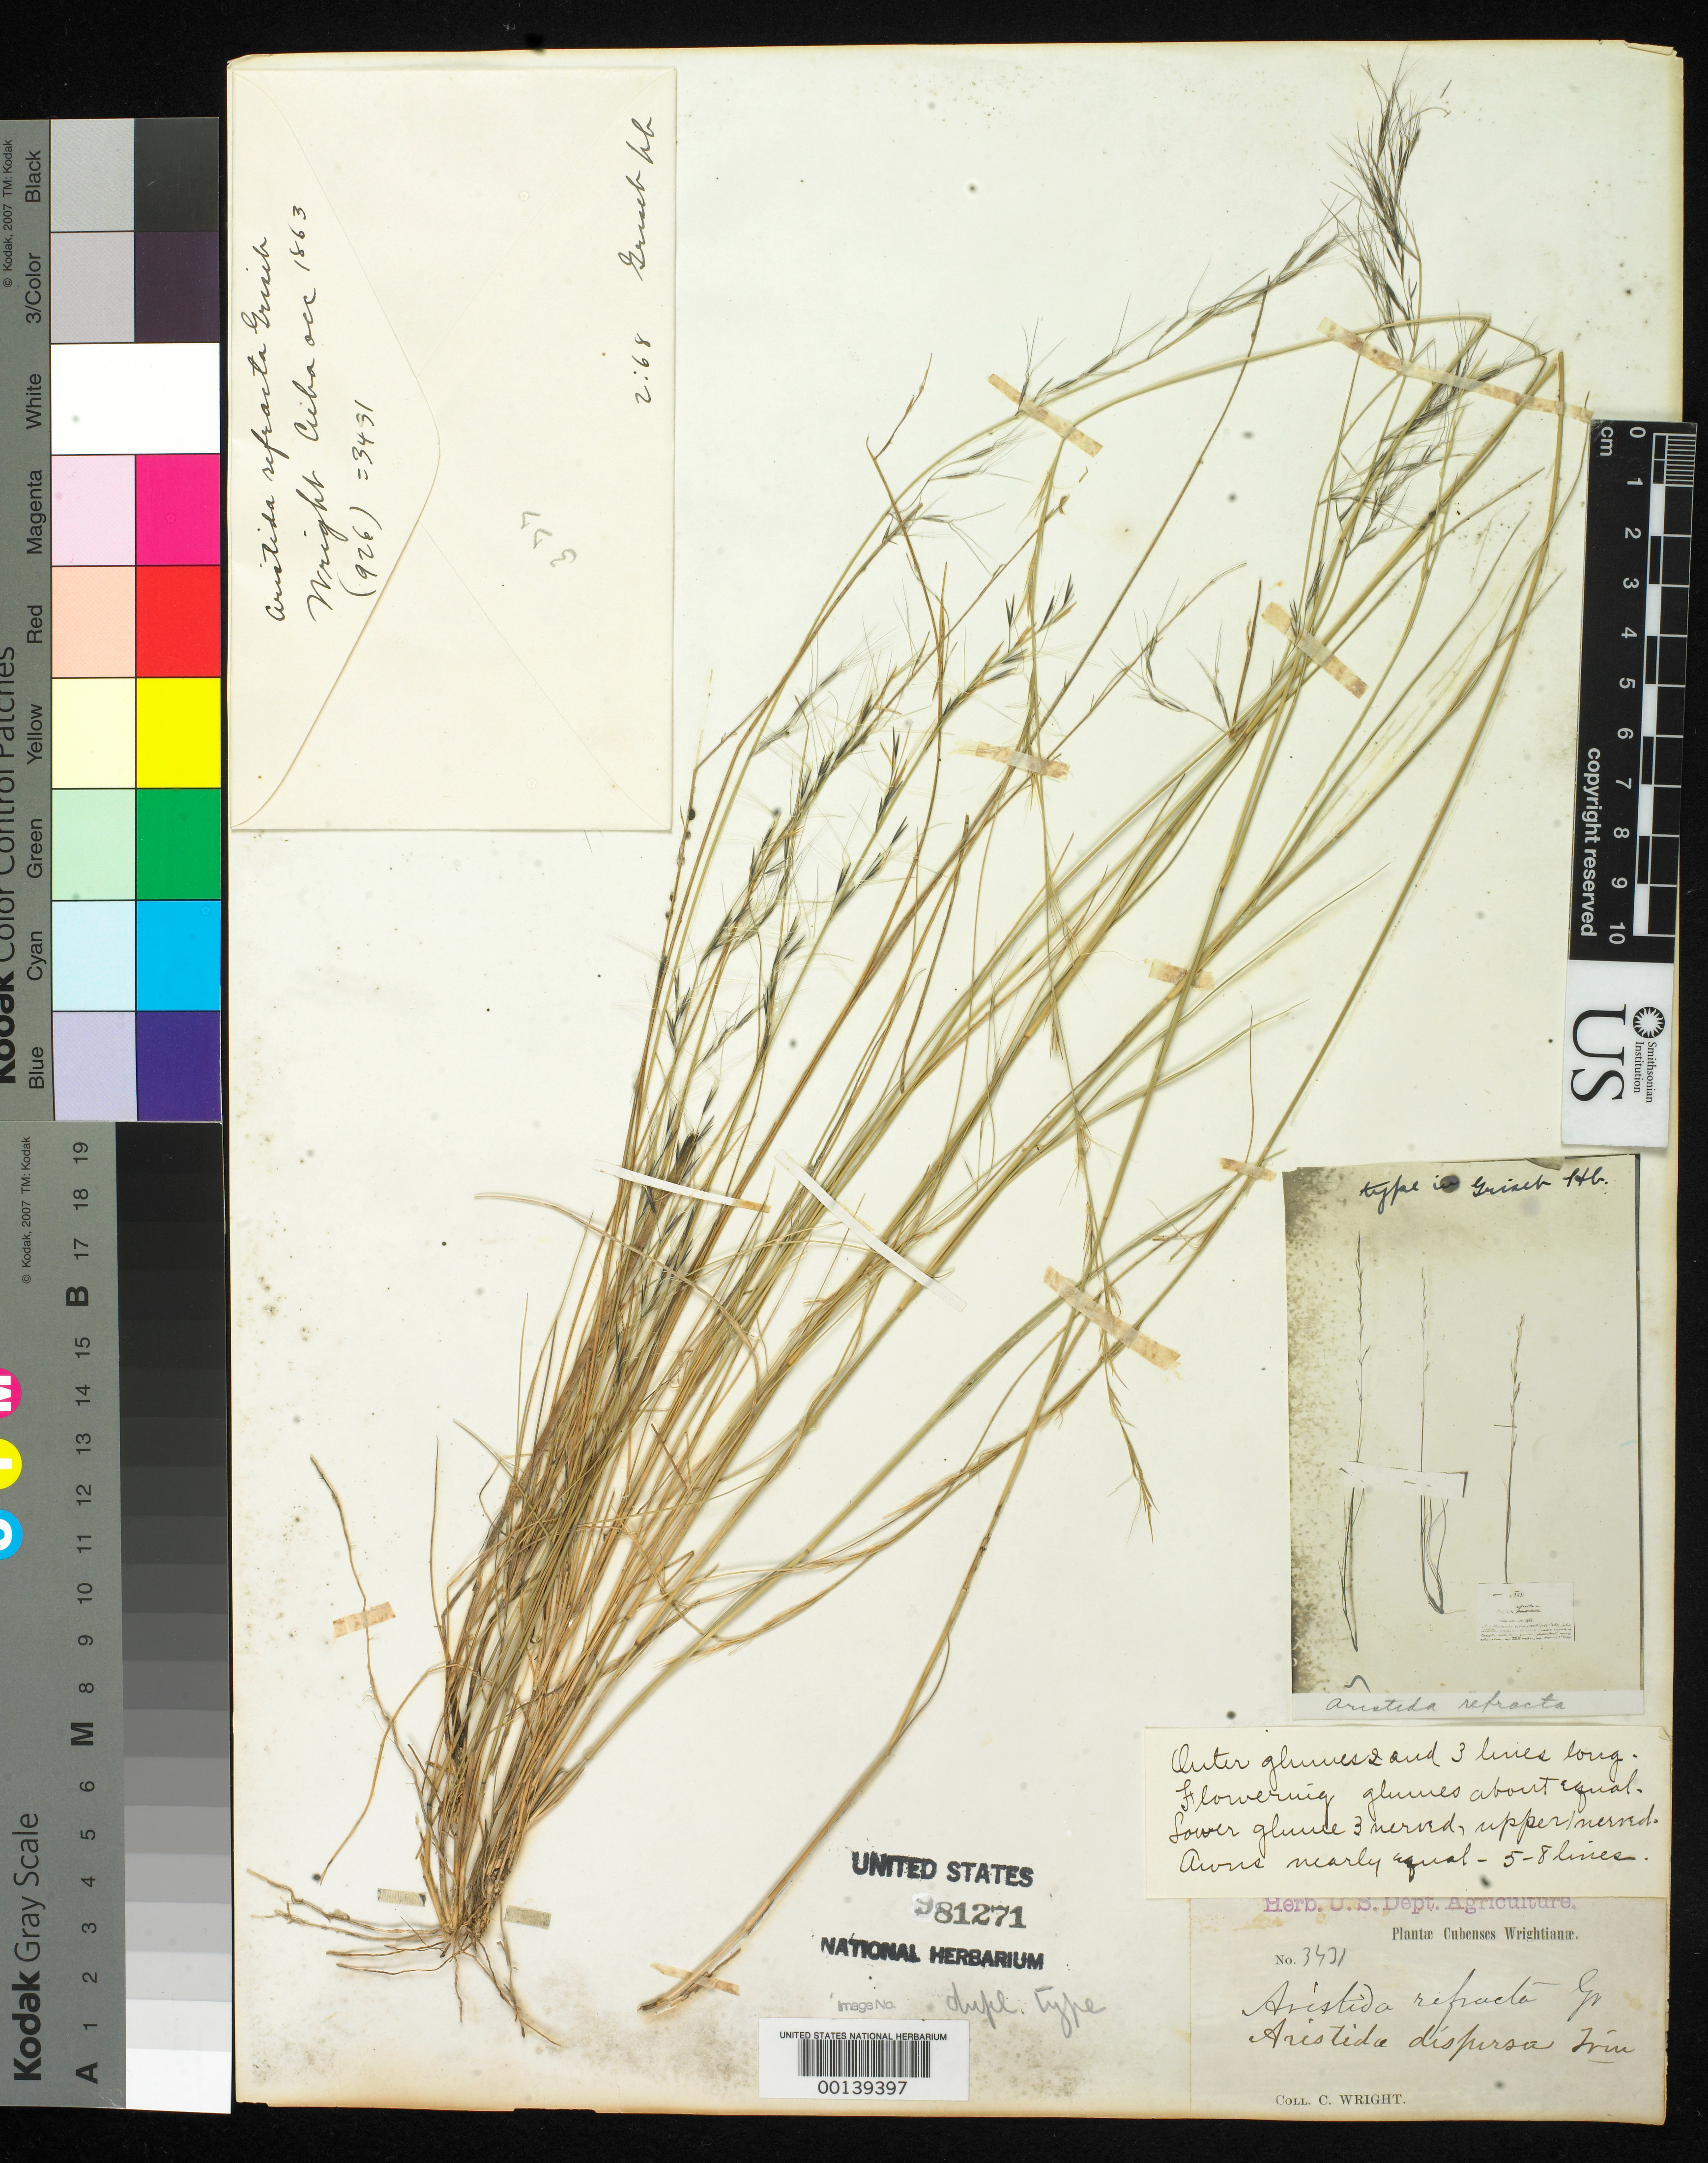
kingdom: Plantae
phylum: Tracheophyta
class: Liliopsida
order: Poales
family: Poaceae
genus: Aristida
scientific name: Aristida refracta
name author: Griseb.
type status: Isotype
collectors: C. Wright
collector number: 3431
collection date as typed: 1863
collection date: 1863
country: Cuba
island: Greater Antilles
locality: Occidental.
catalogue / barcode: US 81271